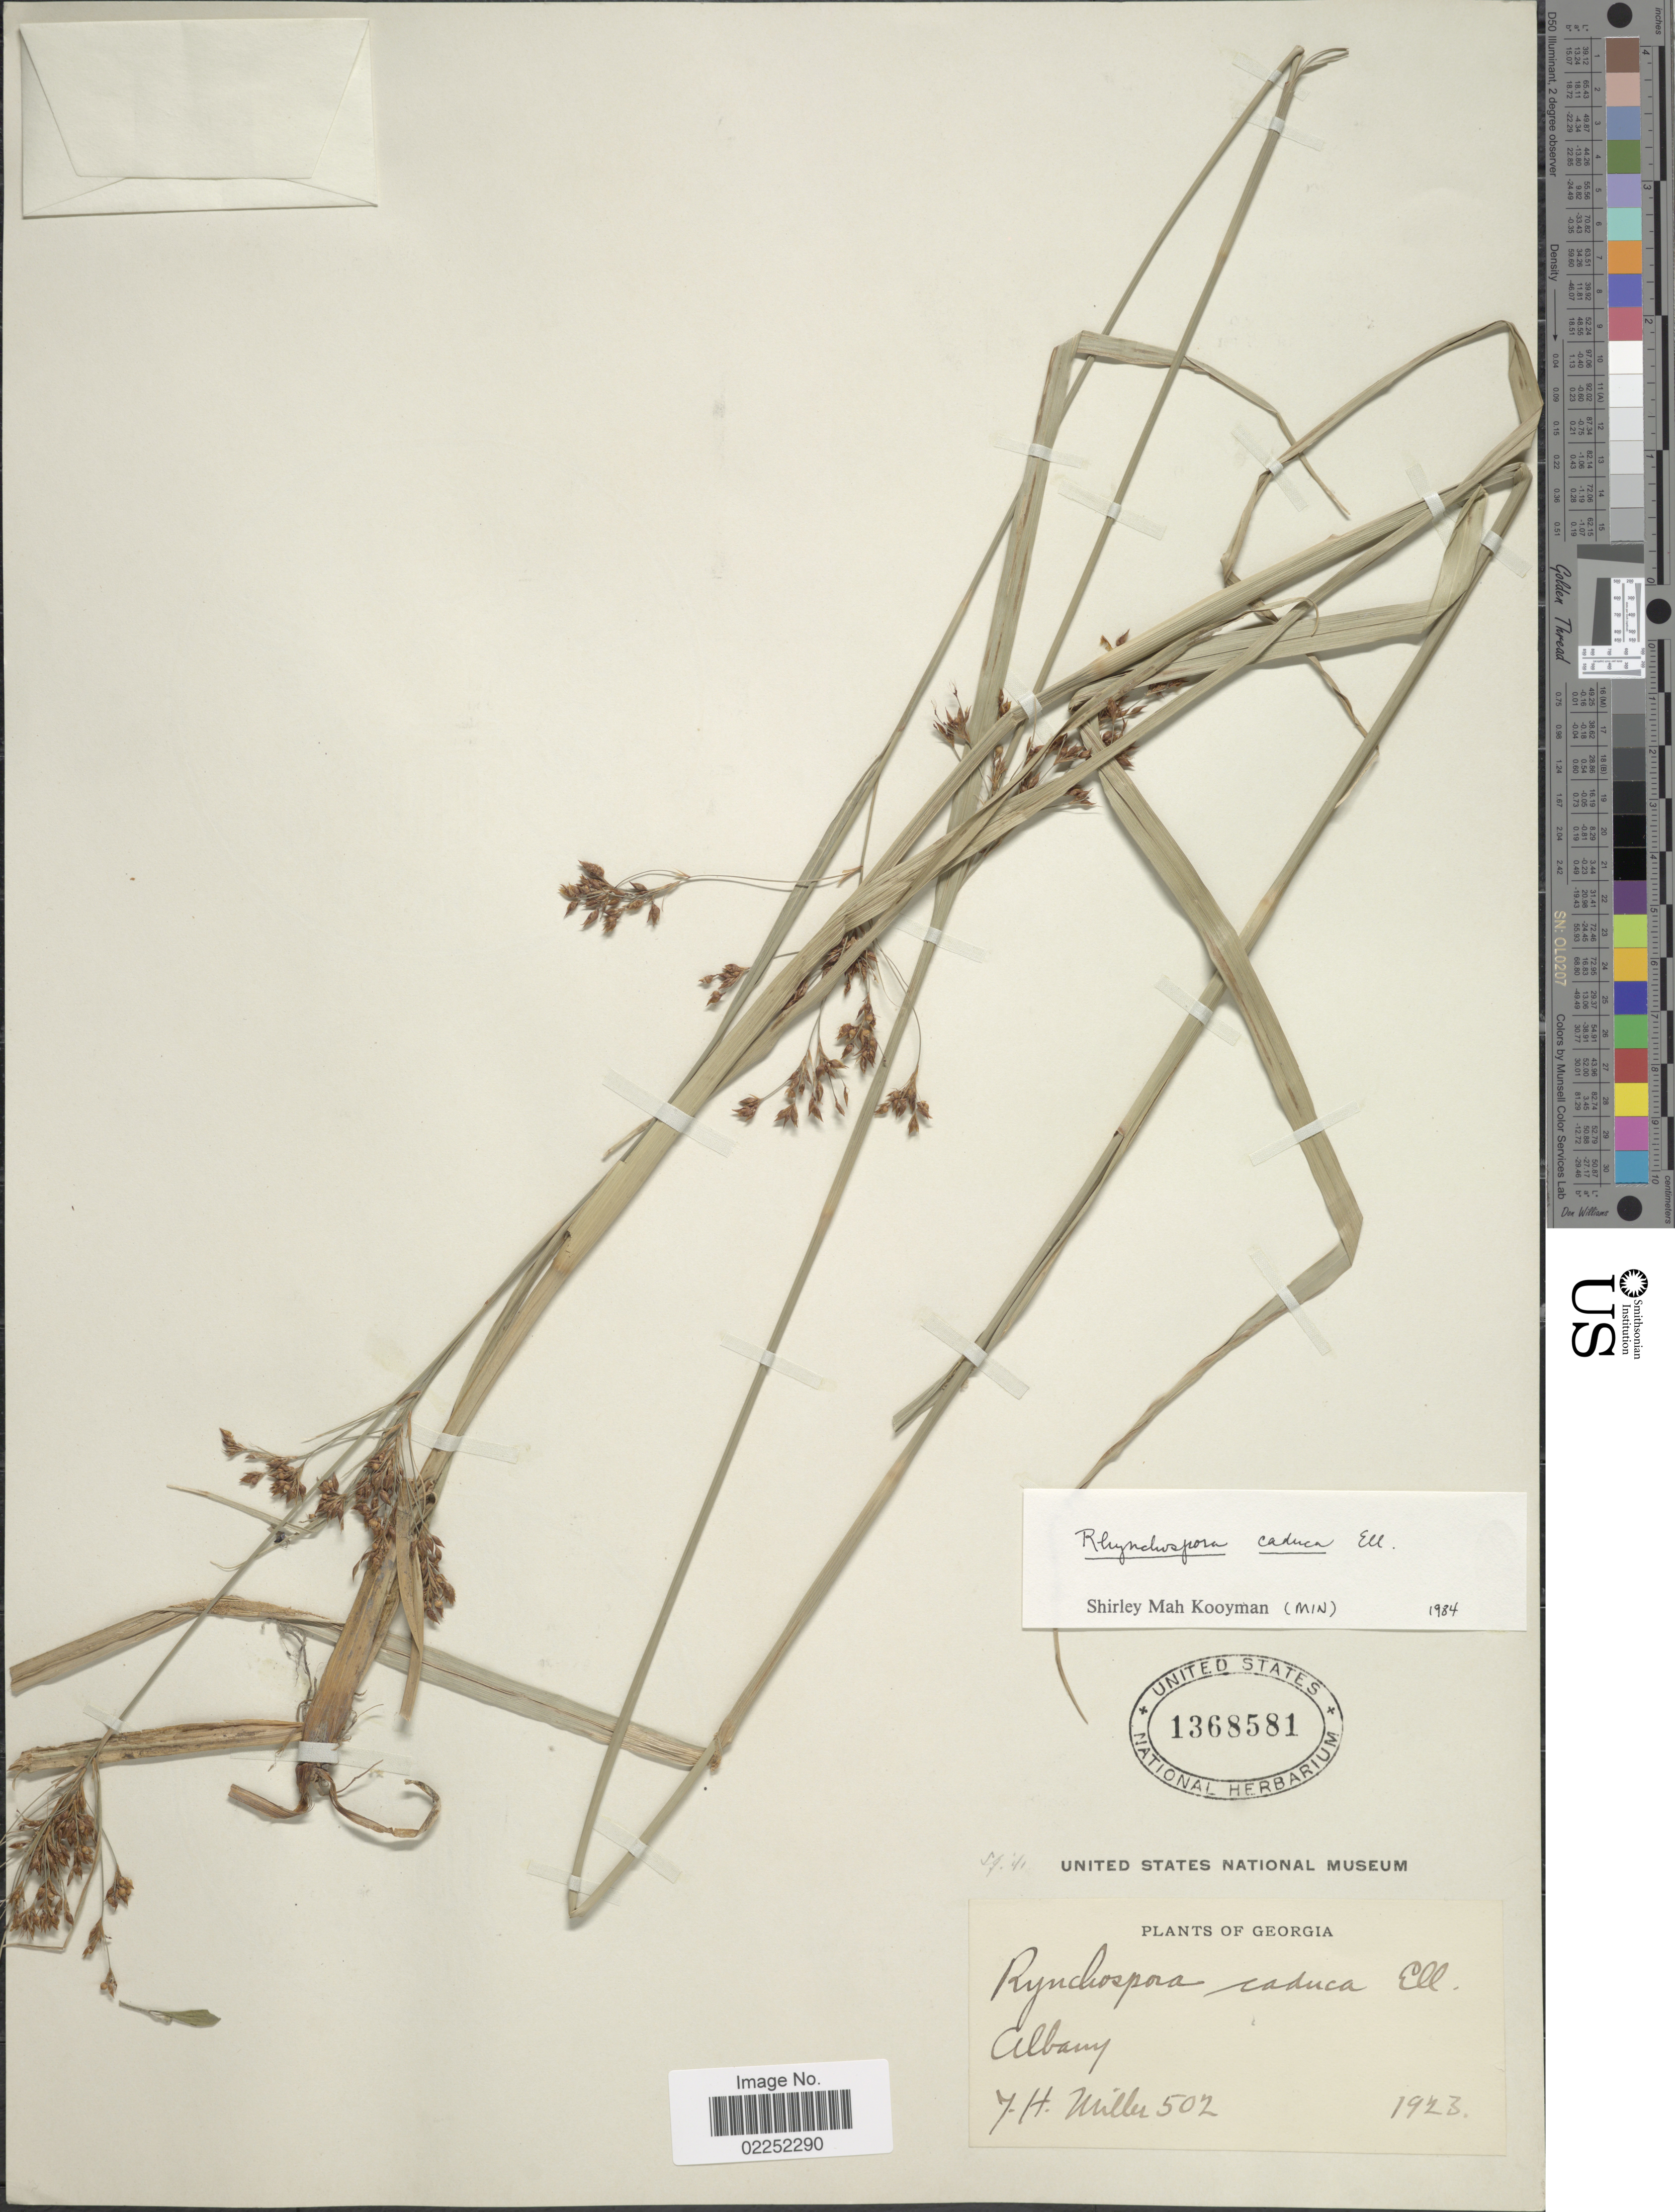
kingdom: Plantae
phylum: Tracheophyta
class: Liliopsida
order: Poales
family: Cyperaceae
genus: Rhynchospora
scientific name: Rhynchospora caduca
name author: Elliott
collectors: J. H. Miller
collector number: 502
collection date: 1923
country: United States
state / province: Georgia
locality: Albany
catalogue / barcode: US 1368581